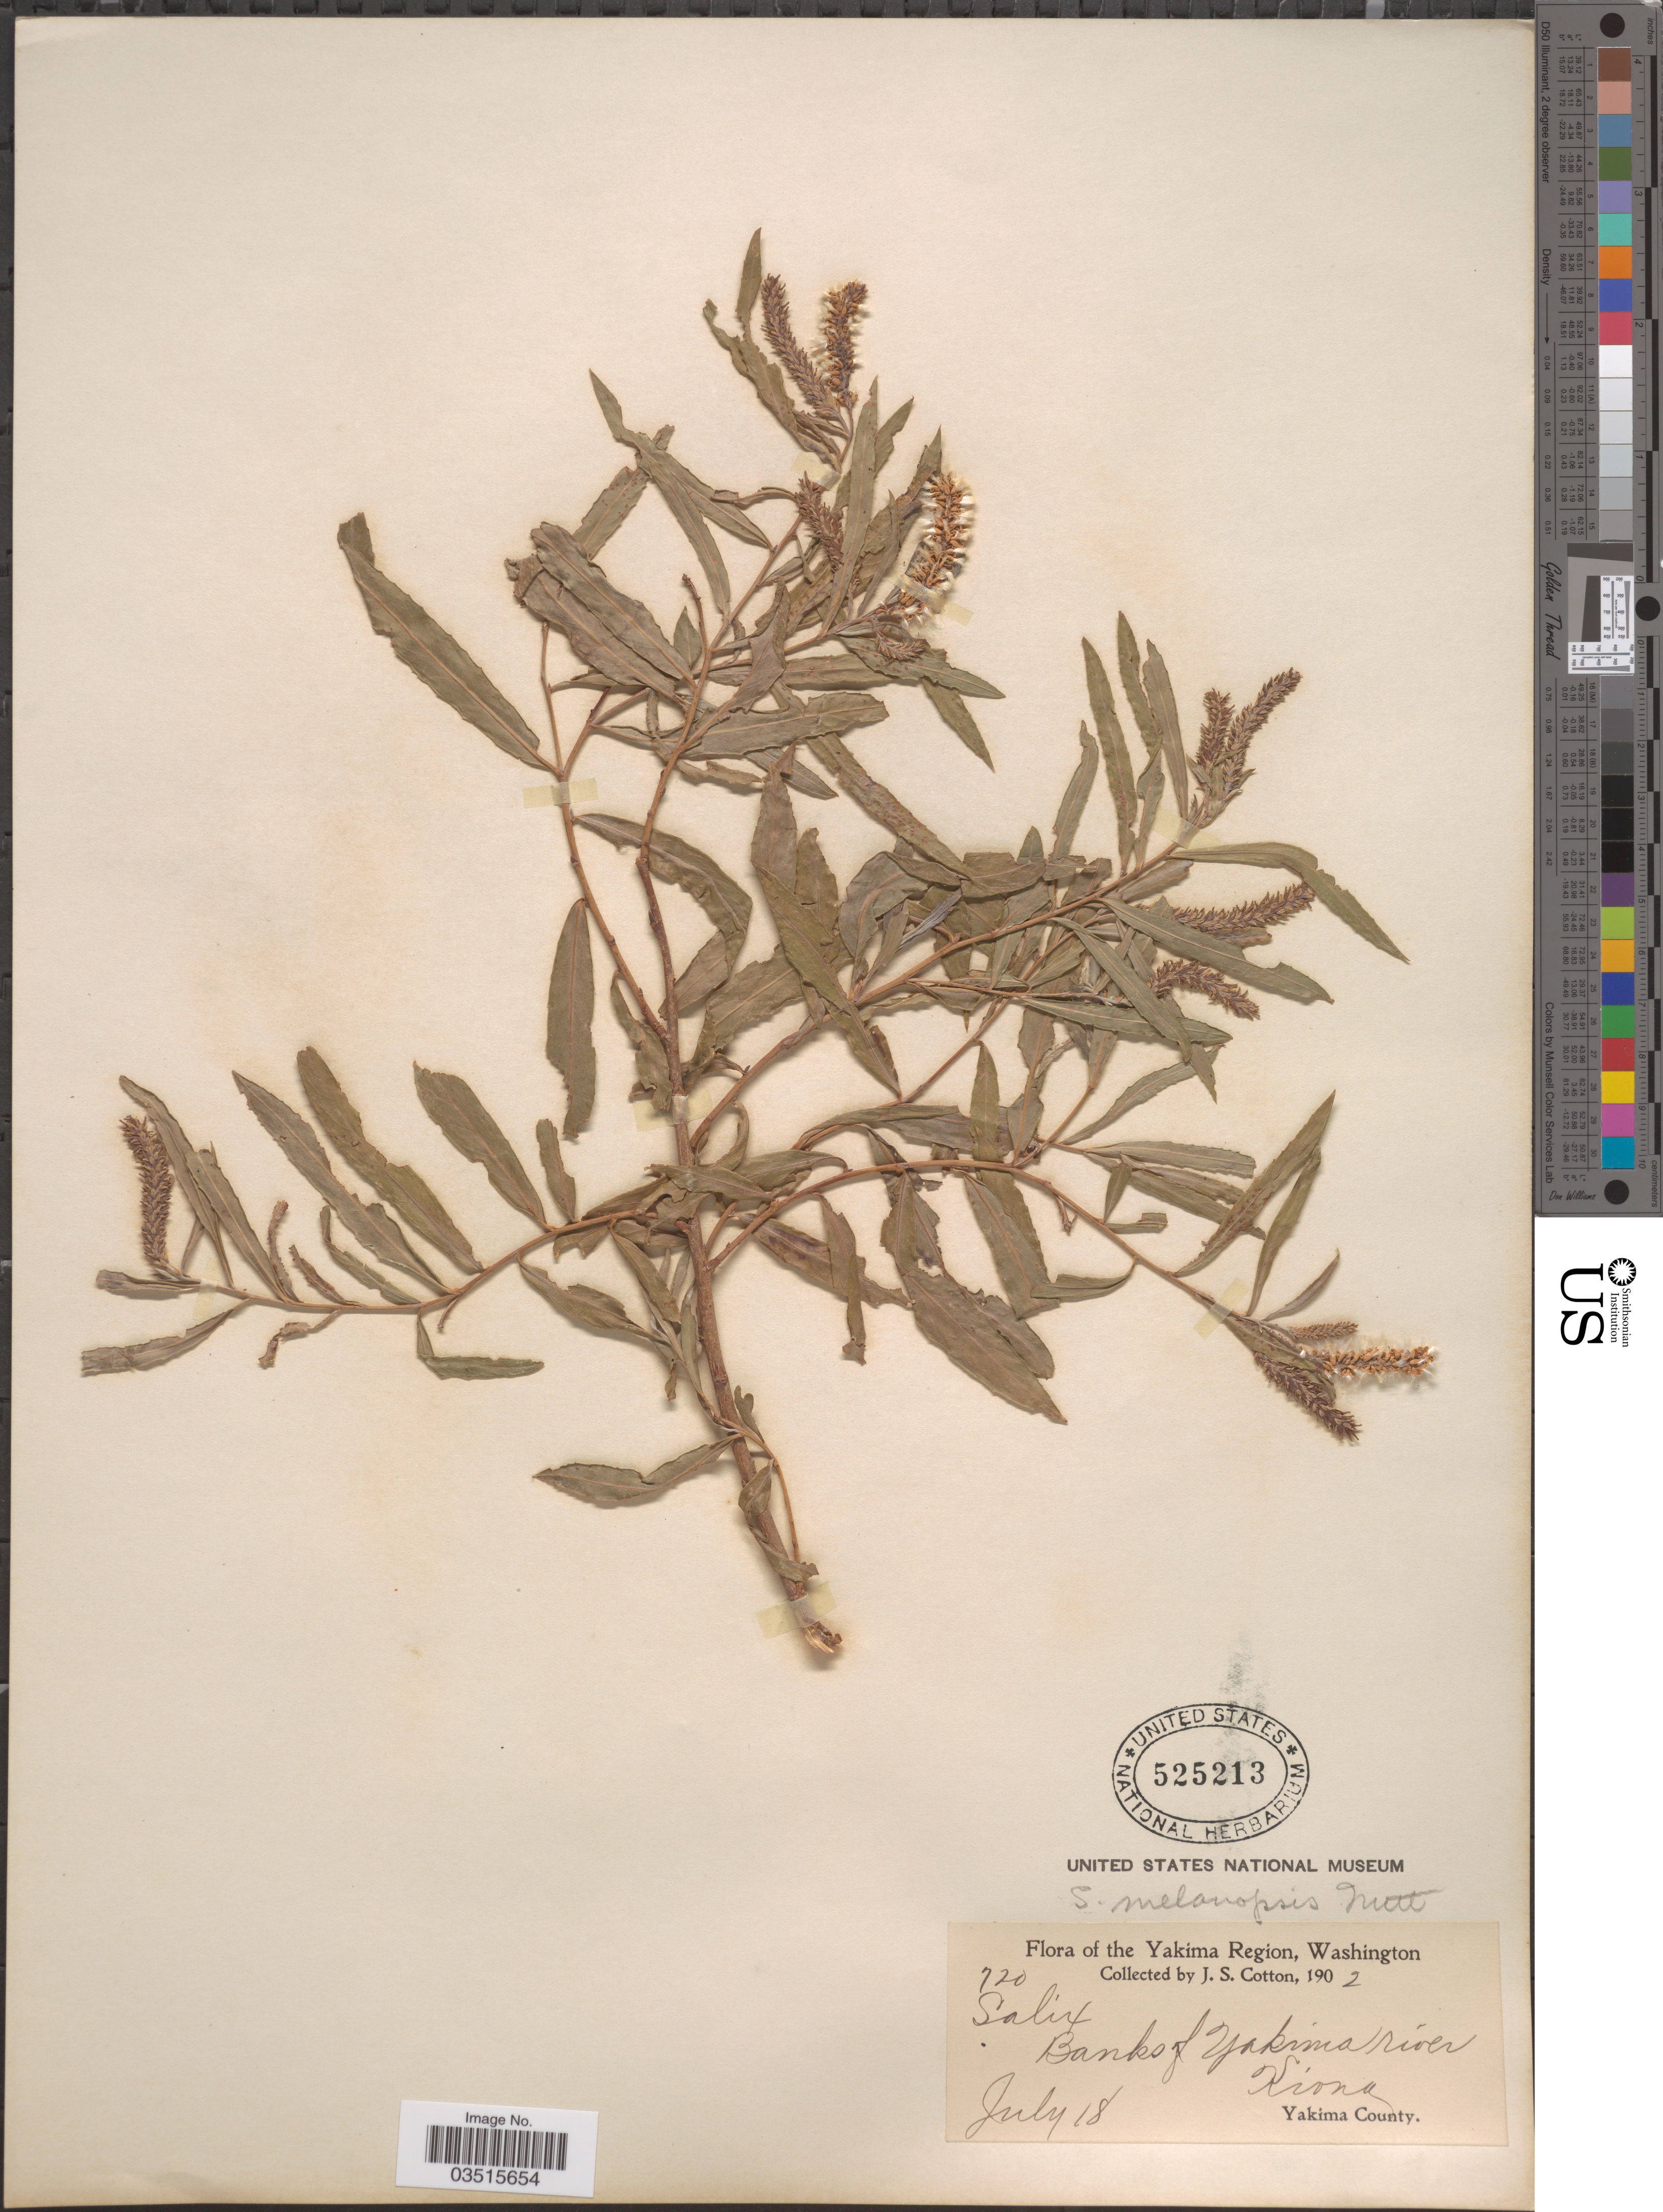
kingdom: Plantae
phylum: Tracheophyta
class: Magnoliopsida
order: Malpighiales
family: Salicaceae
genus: Salix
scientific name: Salix melanopsis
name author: Nutt.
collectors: J. S. Cotton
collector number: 720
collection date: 1902-07-18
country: United States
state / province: Washington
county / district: Yakima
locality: The Yakima Region. Banks of Yakima river. Kiona. Yakima County.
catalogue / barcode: US 525213